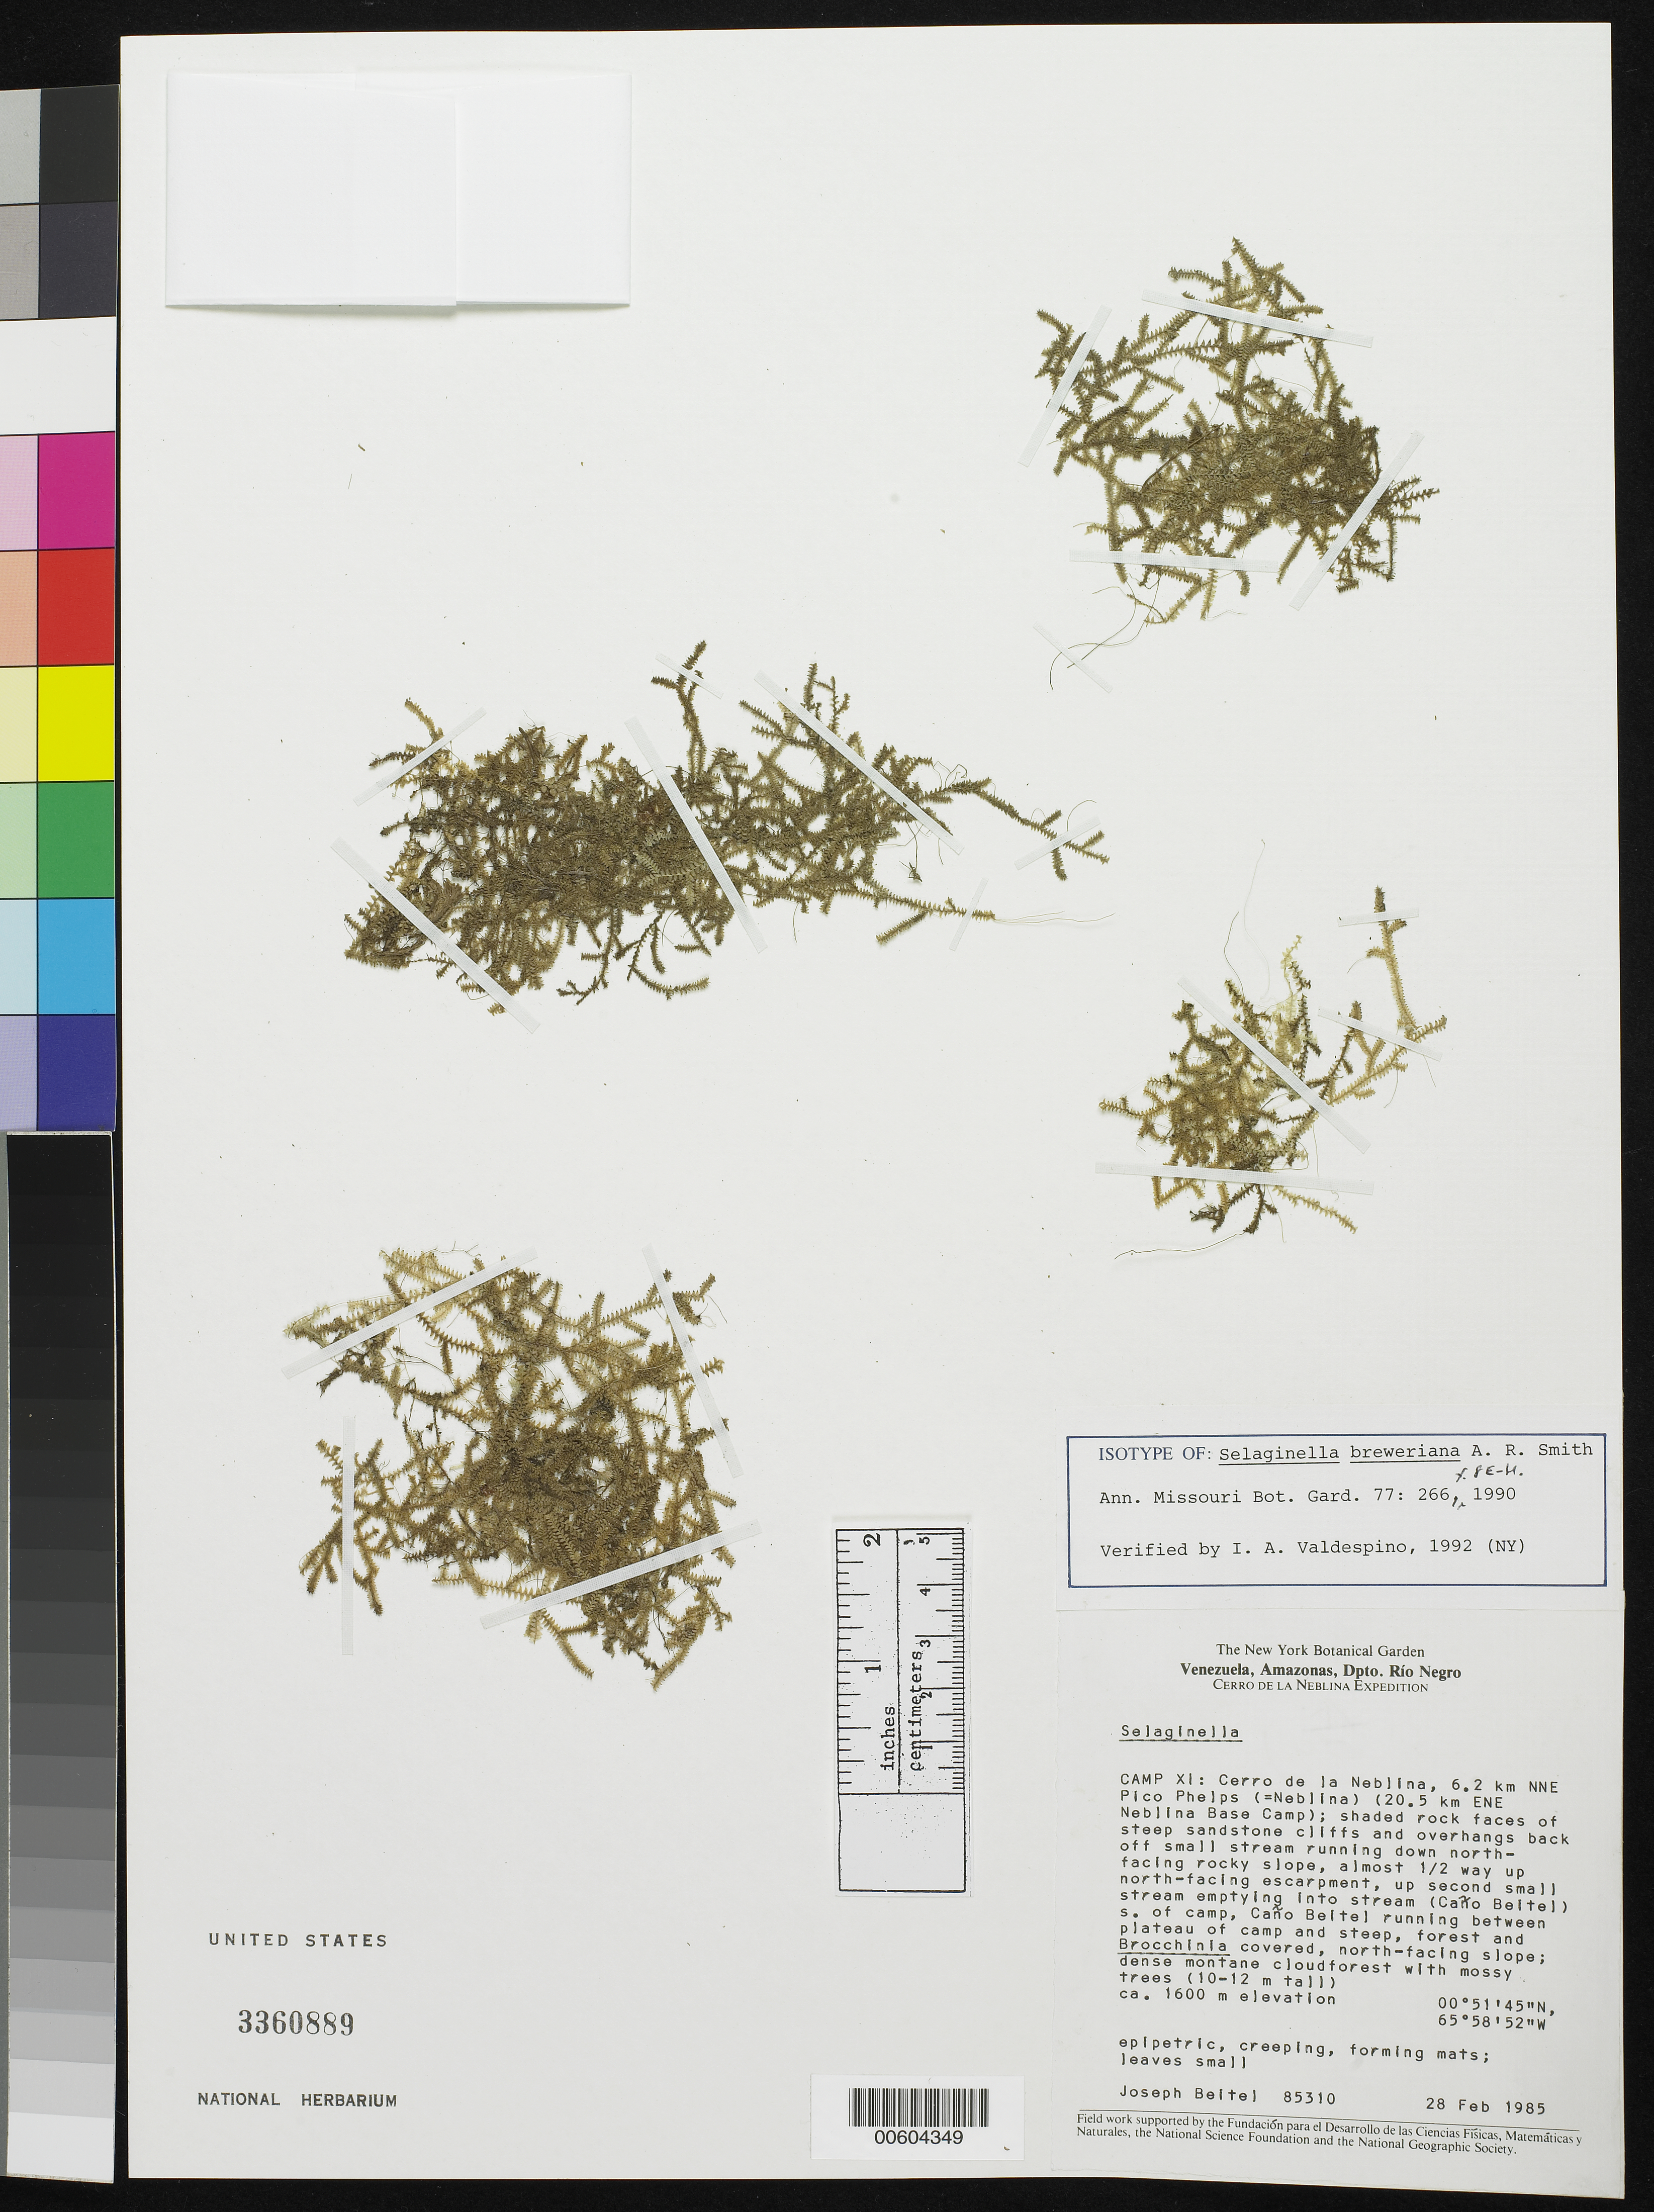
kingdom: Plantae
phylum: Tracheophyta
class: Lycopodiopsida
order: Selaginellales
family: Selaginellaceae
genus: Selaginella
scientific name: Selaginella breweriana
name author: A.R. Sm.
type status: Isotype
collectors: J. M. Beitel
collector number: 85310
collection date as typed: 28 Feb 1985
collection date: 1985-02-28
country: Venezuela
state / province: Amazonas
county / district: Rio Negro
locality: Cerro de La Neblina, 6. 5 km ENE of Picos Phelps, 20.5 km ENE Neblina base camp.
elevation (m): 1600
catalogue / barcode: US 3360889